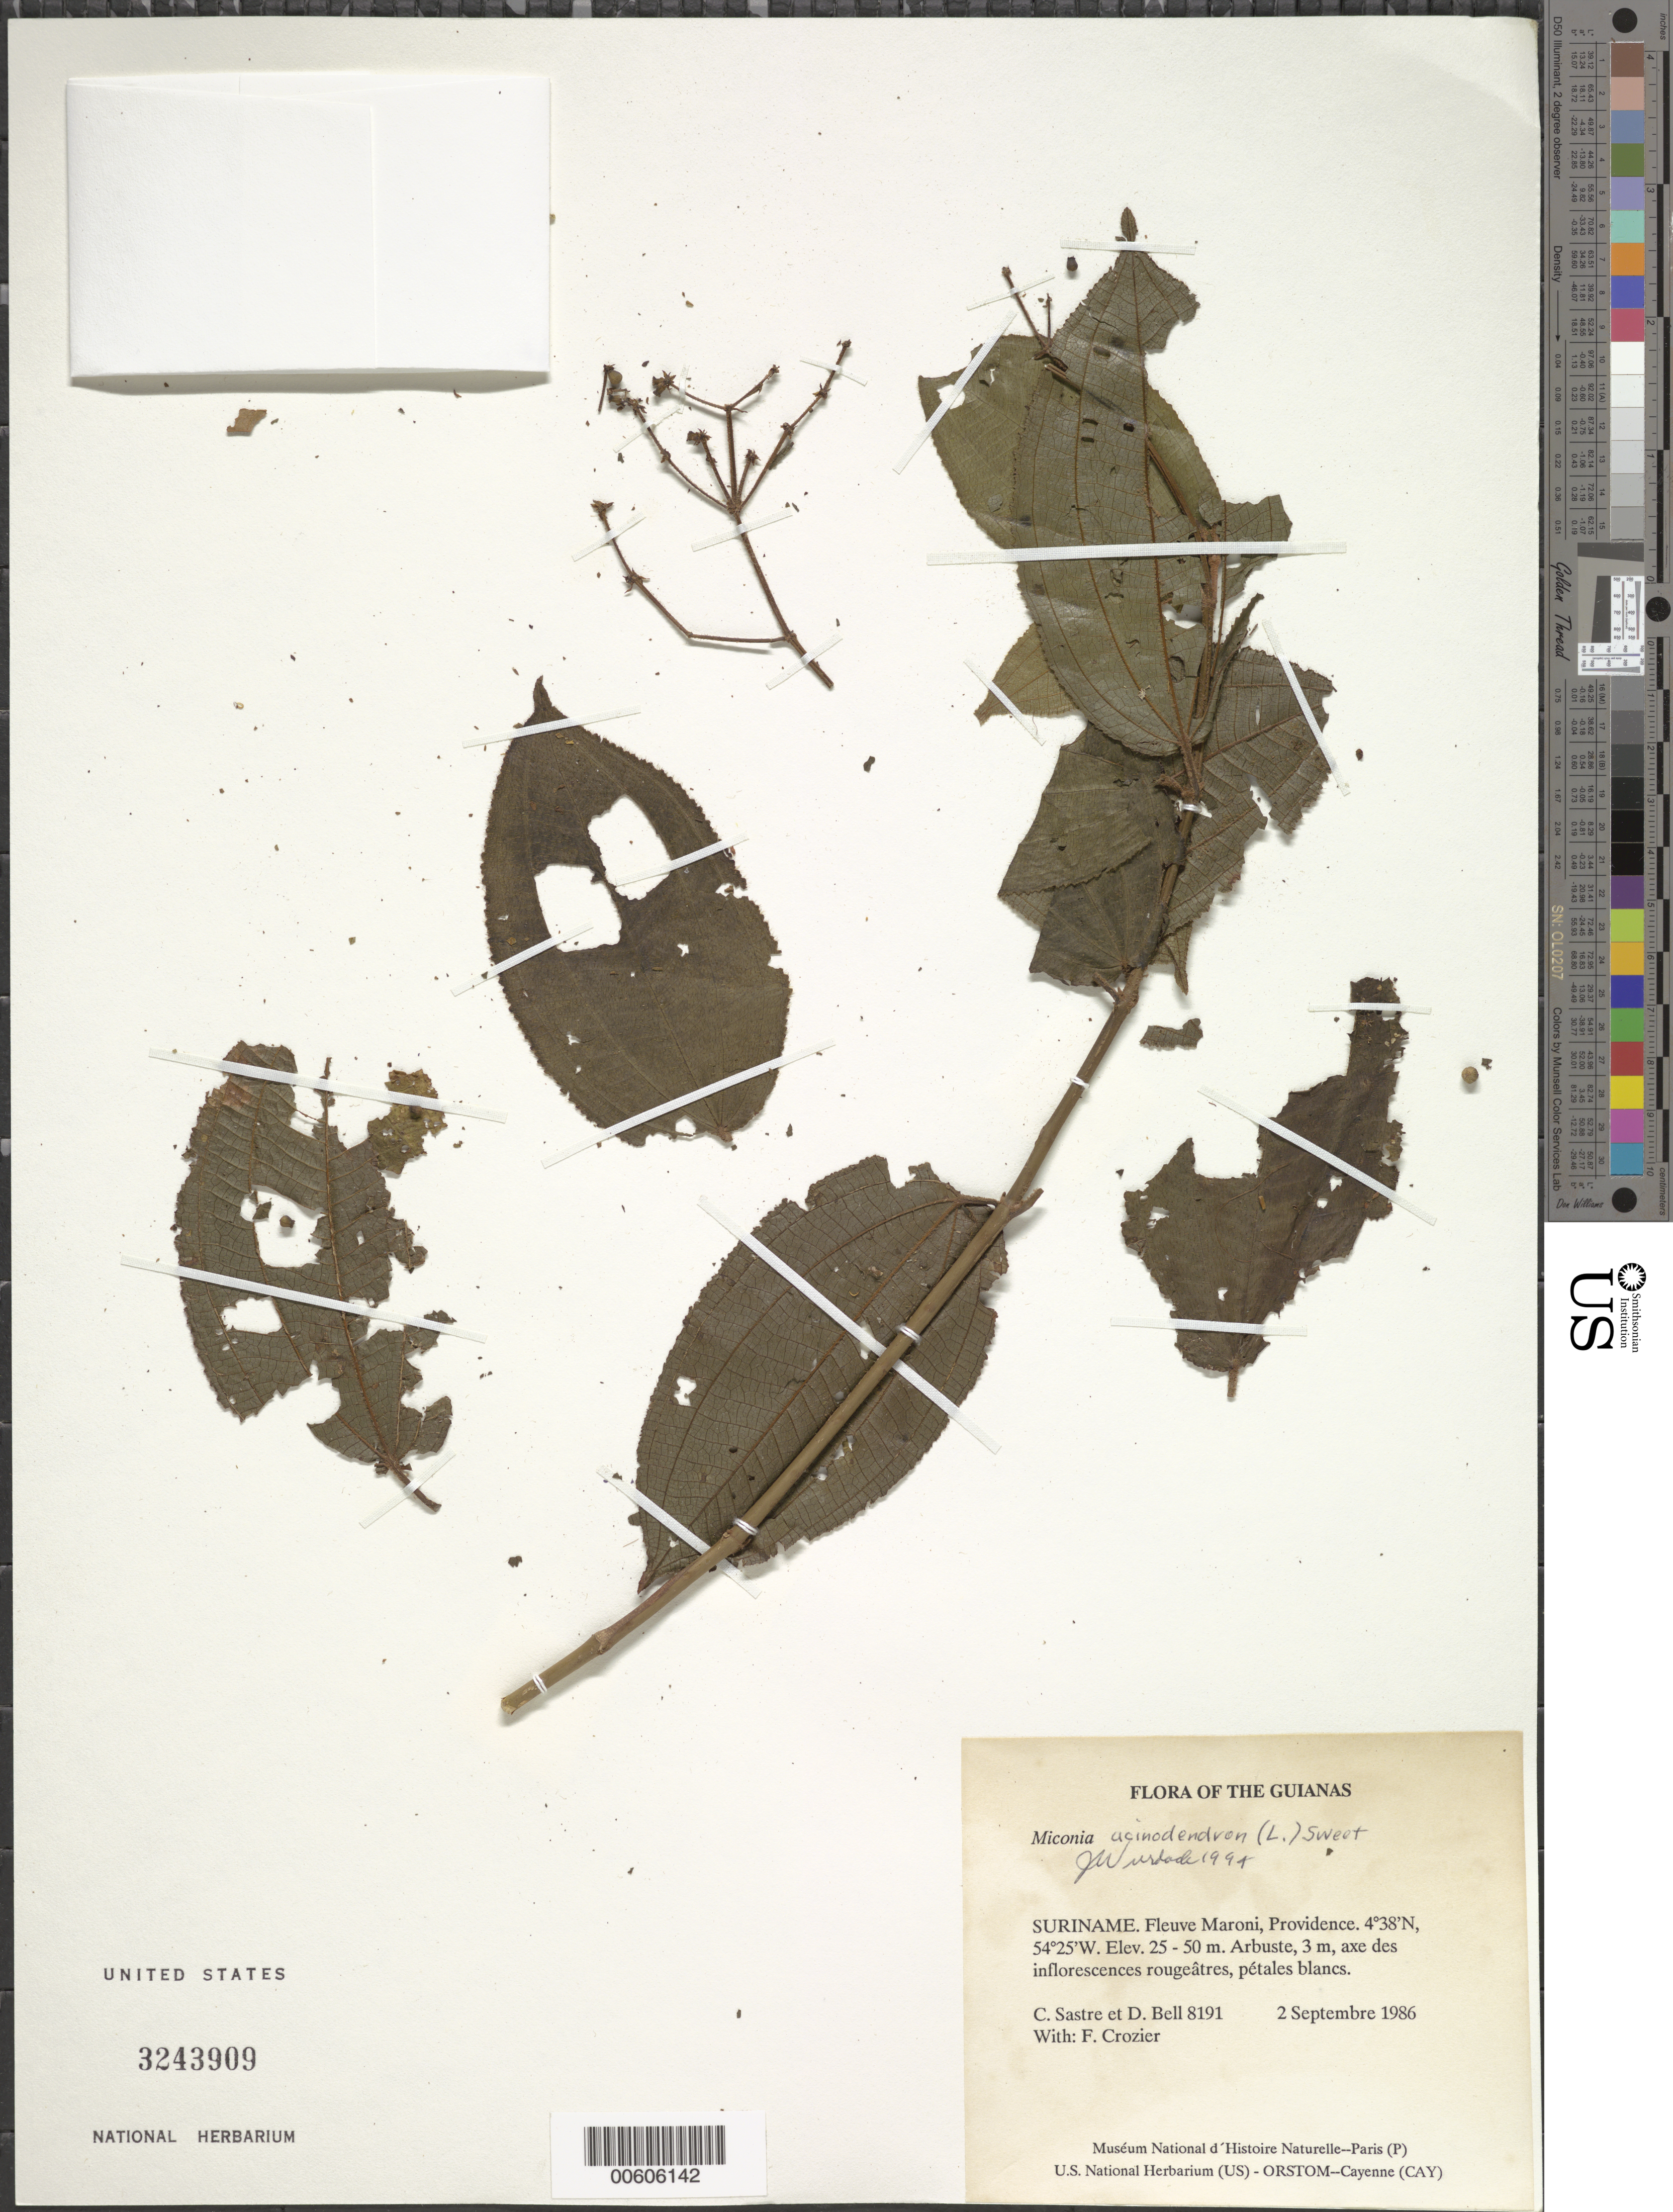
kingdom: Plantae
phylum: Tracheophyta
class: Magnoliopsida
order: Myrtales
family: Melastomataceae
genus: Miconia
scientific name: Miconia acinodendron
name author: (L.) Sweet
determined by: Wurdack, John J., (US), US (UNITED STATES)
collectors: C. H. L. Sastre, D. A. Bell & F. Crozier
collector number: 8191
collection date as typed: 2 September 1986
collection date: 1986-09-02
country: Suriname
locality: Fleuve Maroni, Providence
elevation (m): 25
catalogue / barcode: US 3243909